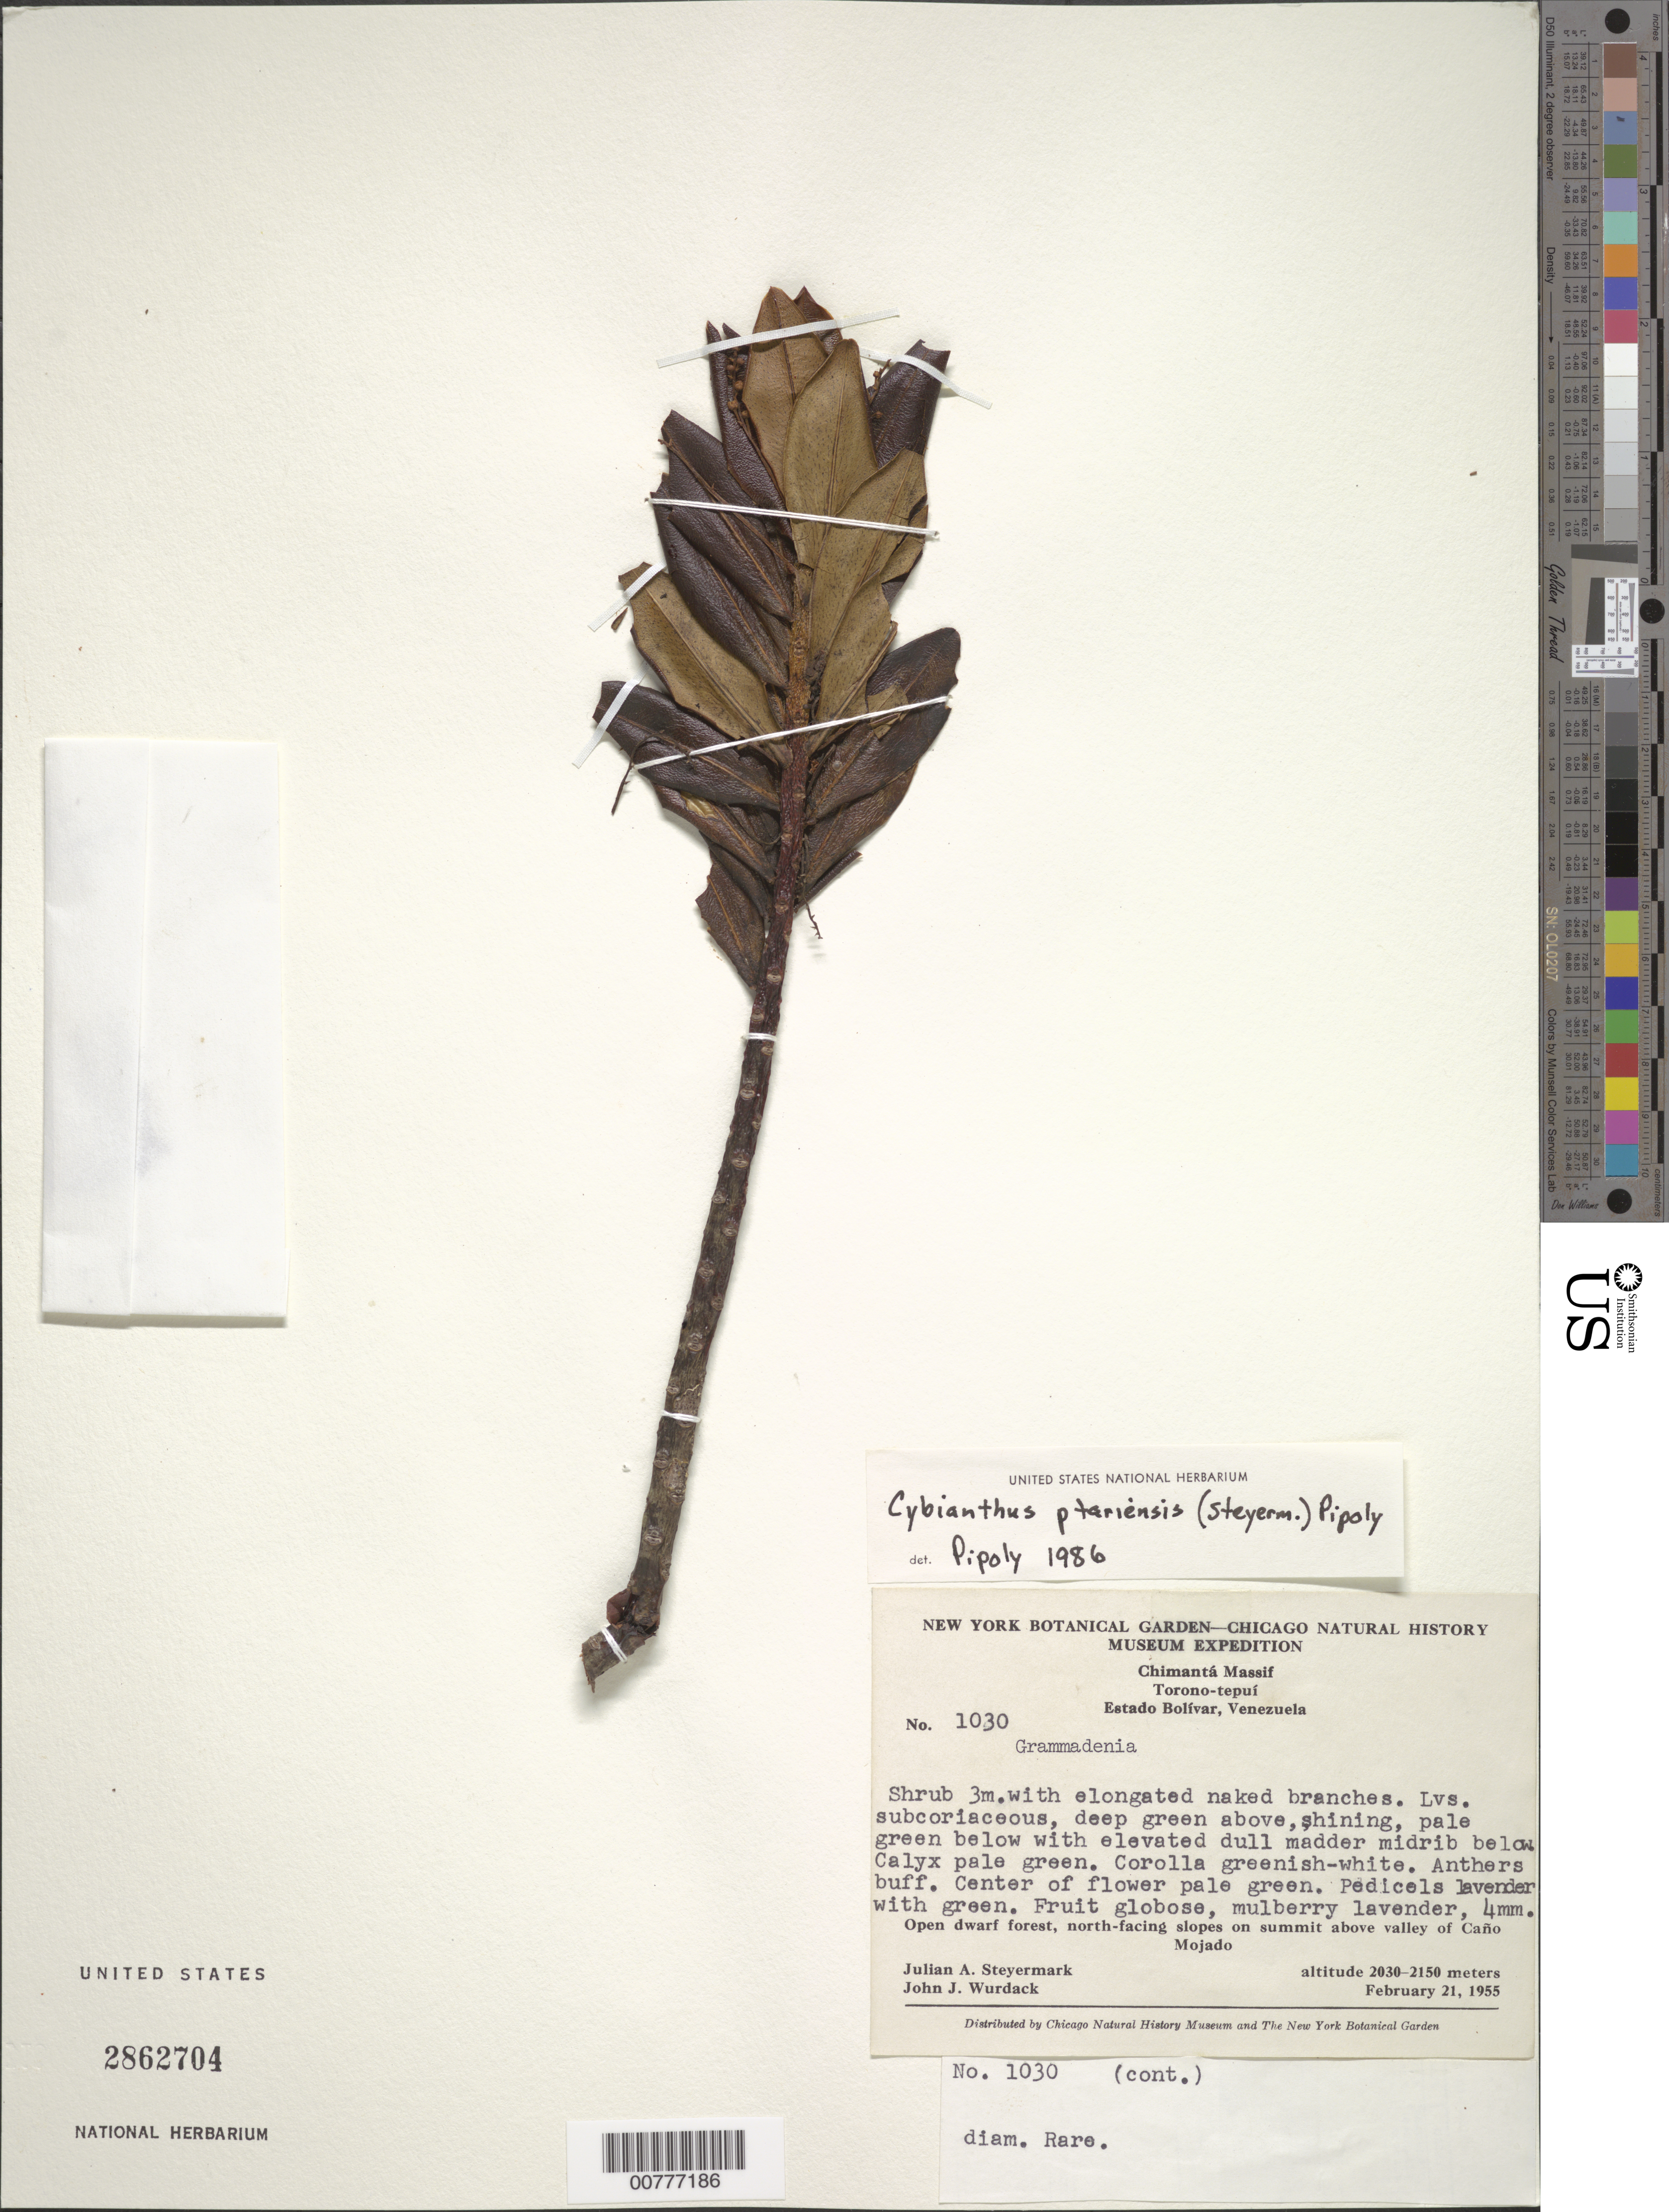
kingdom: Plantae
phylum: Tracheophyta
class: Magnoliopsida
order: Ericales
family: Primulaceae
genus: Cybianthus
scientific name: Cybianthus ptariensis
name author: (Steyerm.) Pipoly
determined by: Pipoly, J. J., III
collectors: J. Steyermark & J. J. Wurdack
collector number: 55 1030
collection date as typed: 21-Feb-55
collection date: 1955-02-21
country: Venezuela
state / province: Bolívar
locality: Chimantá Massif, Torono-tepuí, above valley of Caño Mojado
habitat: Open dwarf forest, north-facing slopes on summit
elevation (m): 2030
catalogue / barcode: US 2862704